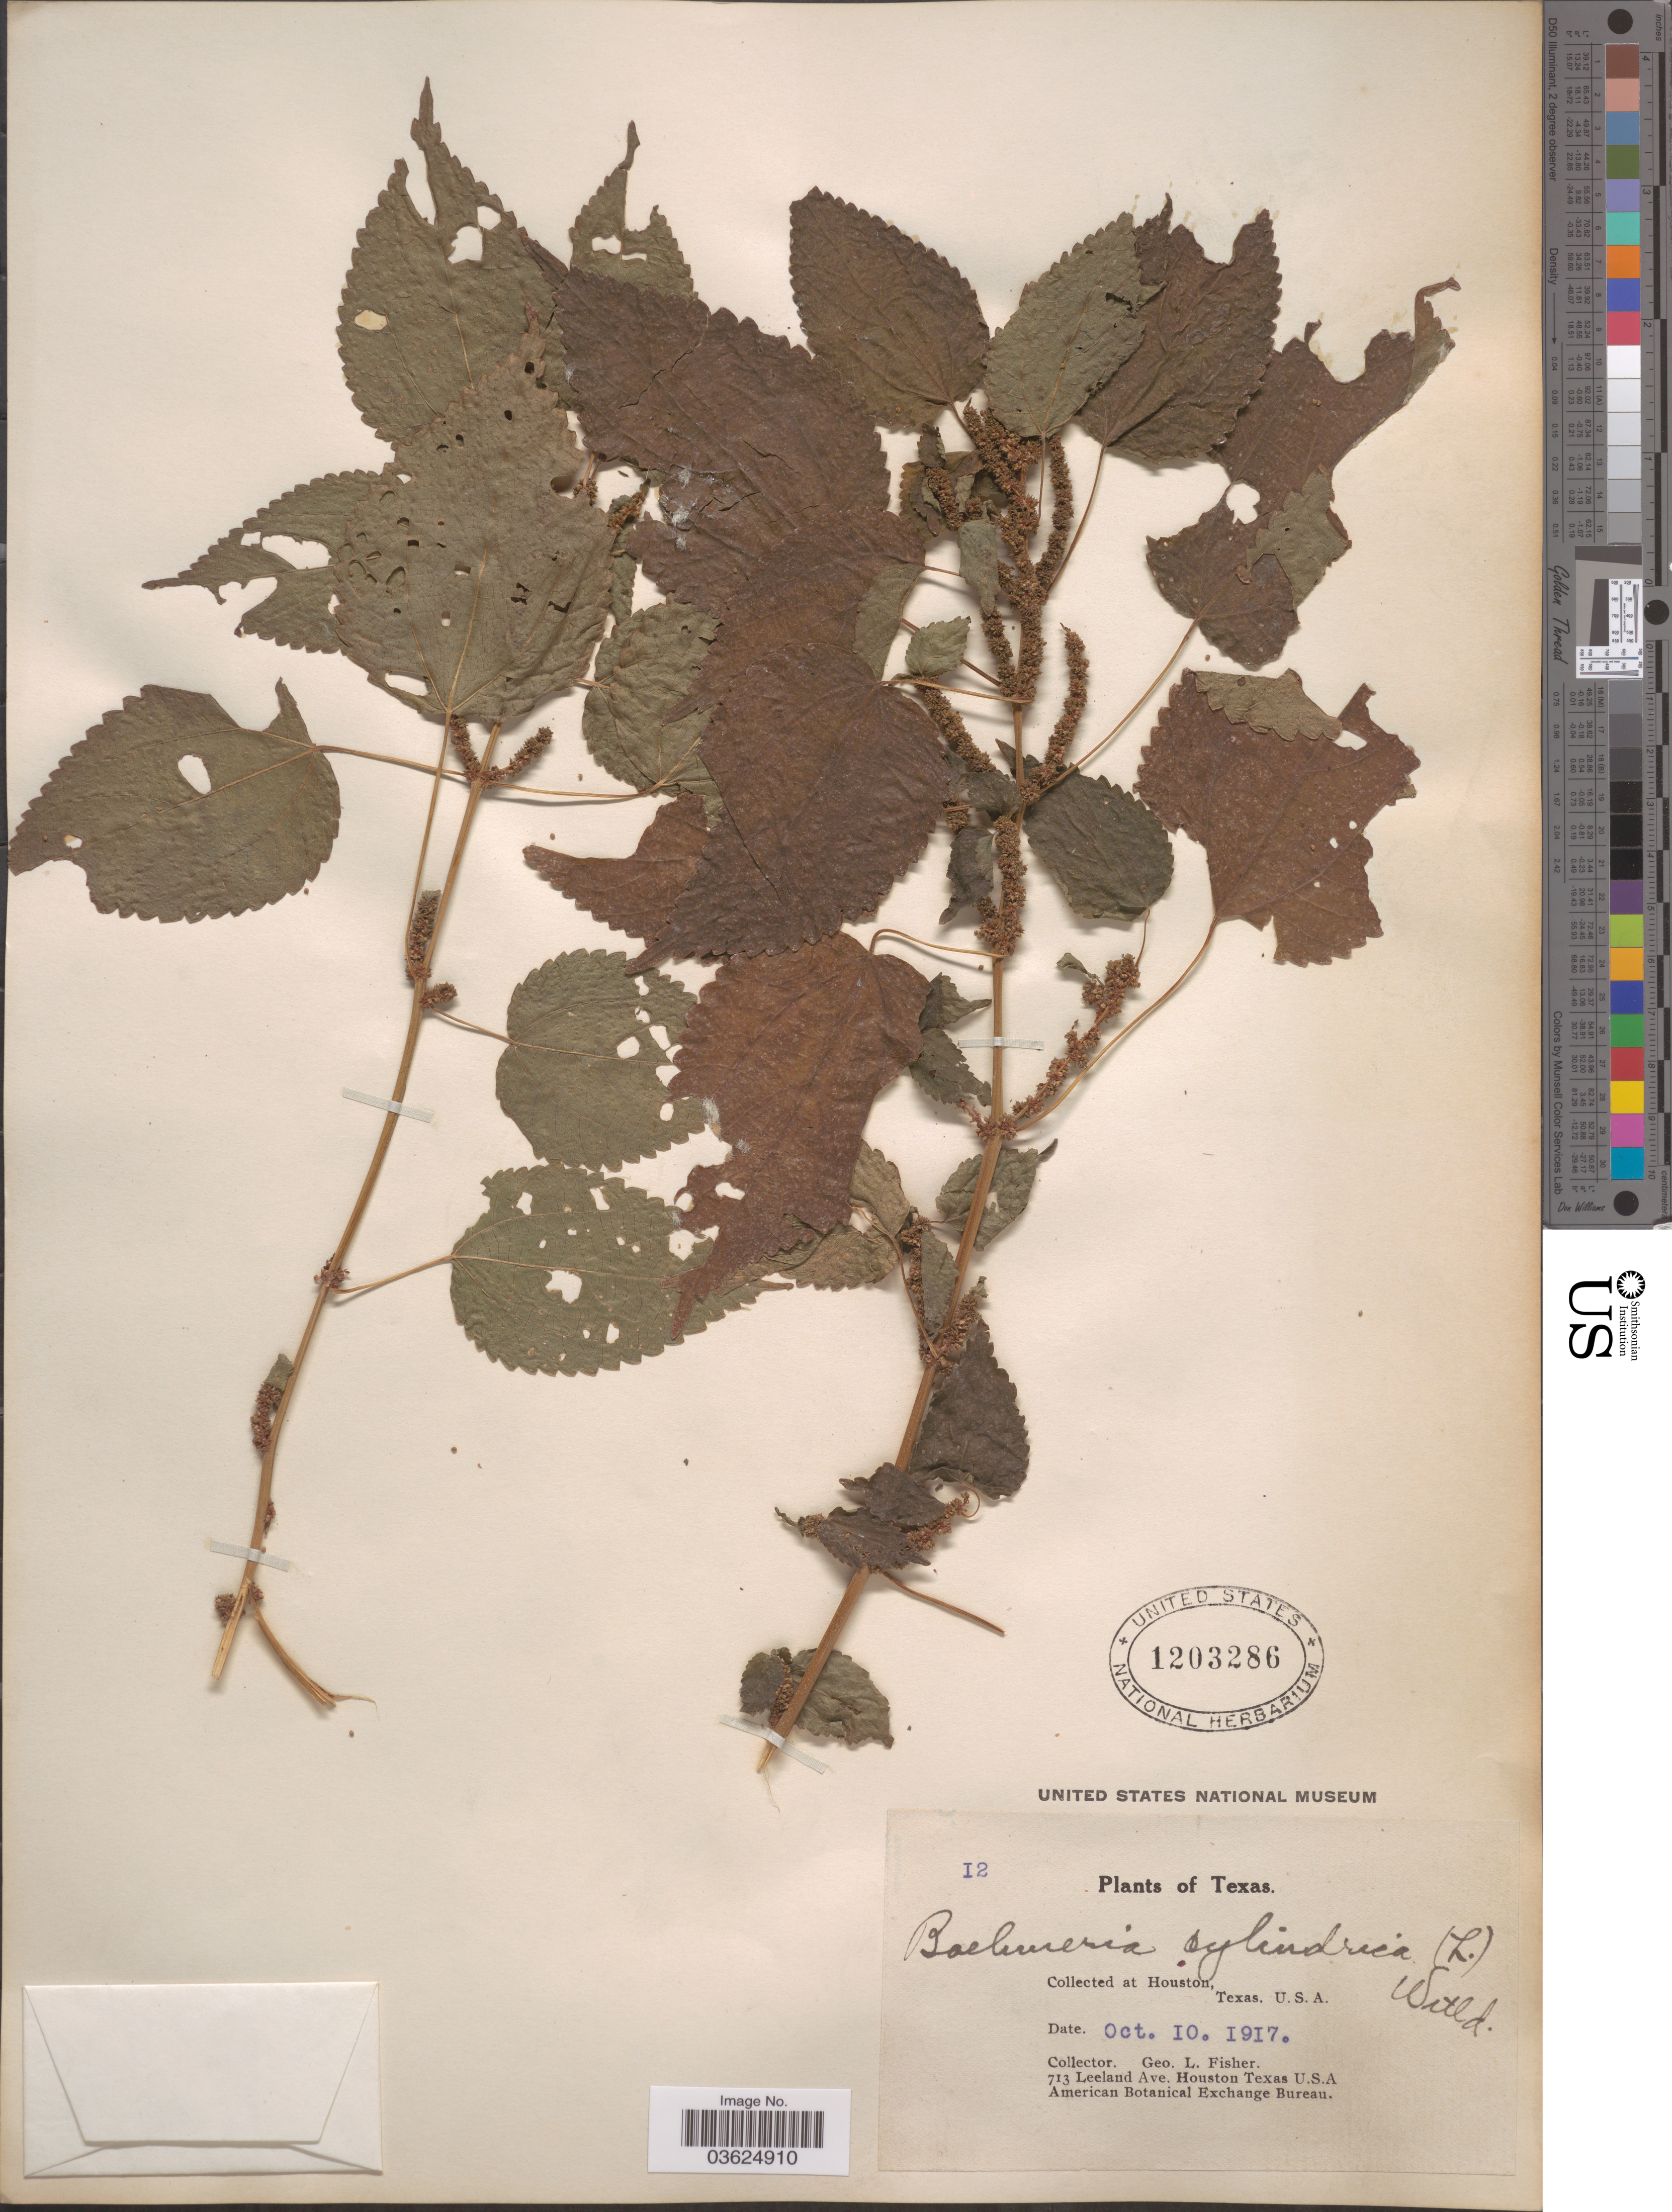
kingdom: Plantae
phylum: Tracheophyta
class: Magnoliopsida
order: Rosales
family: Urticaceae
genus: Boehmeria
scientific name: Boehmeria cylindrica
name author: (L.) Sw.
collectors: G. L. Fisher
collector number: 12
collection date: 1917-10-10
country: United States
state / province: Texas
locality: Houston.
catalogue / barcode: US 1203286